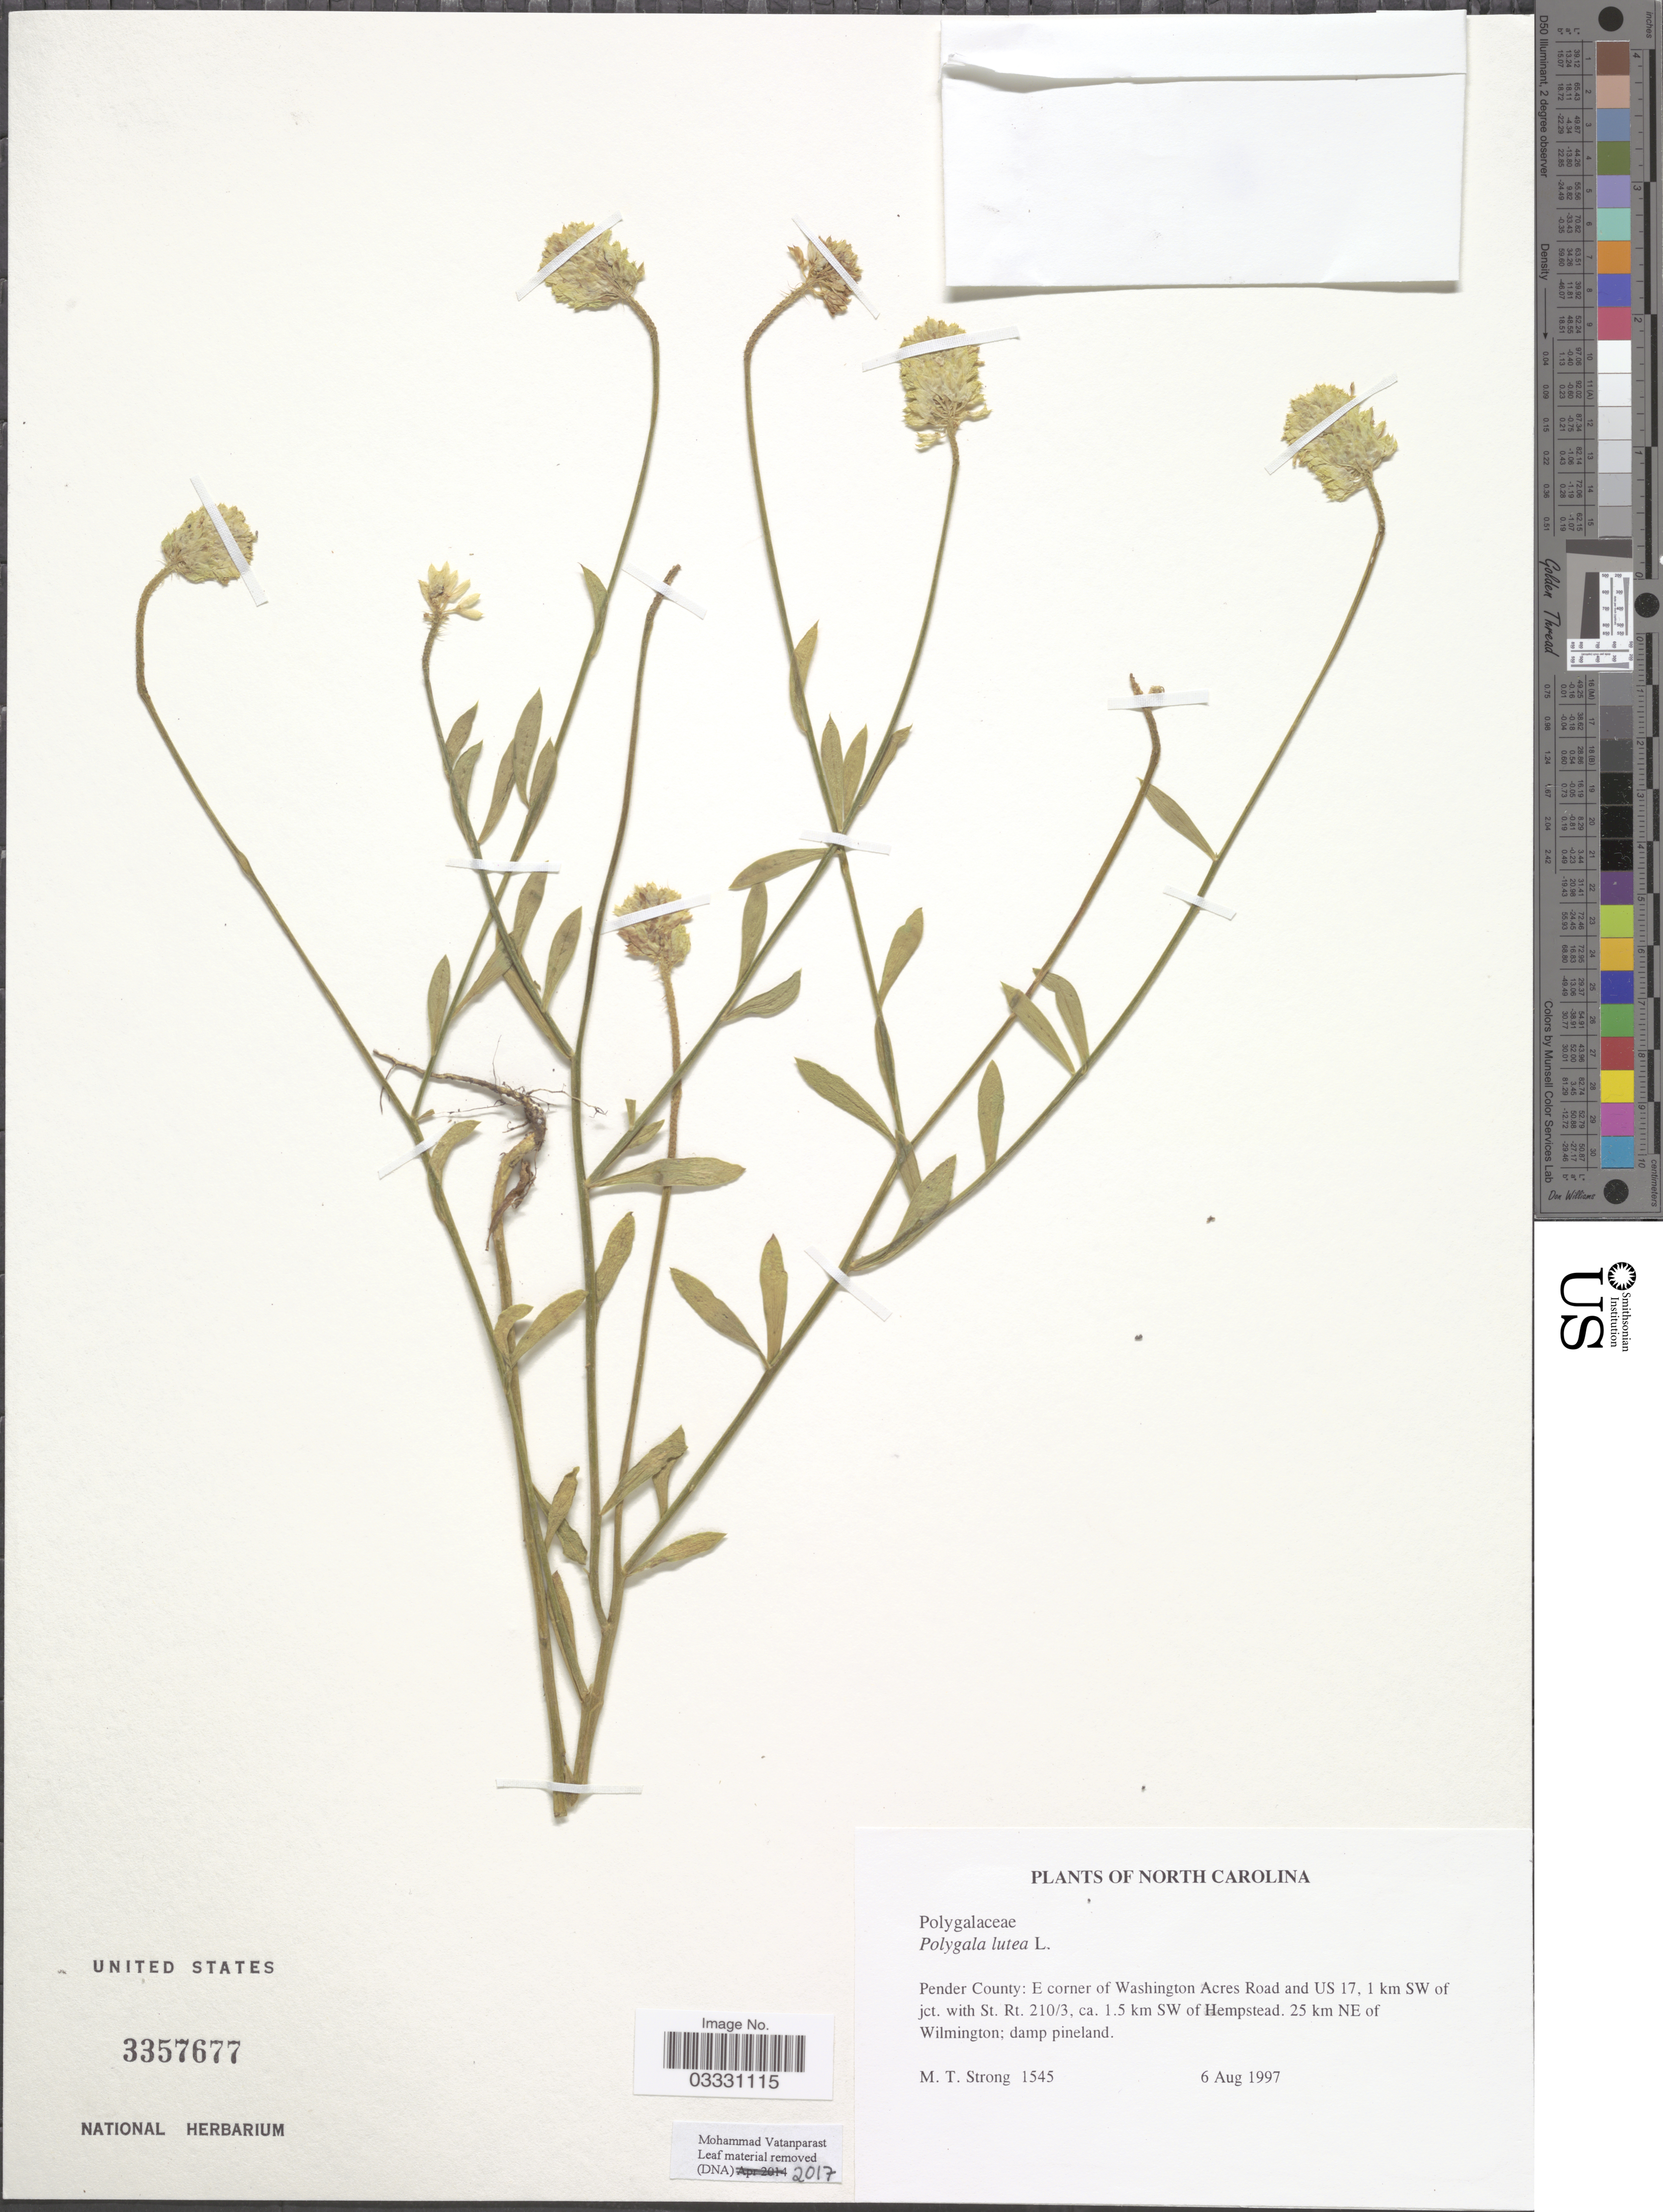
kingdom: Plantae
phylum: Tracheophyta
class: Magnoliopsida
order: Fabales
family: Polygalaceae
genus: Polygala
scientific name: Polygala lutea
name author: L.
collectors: M. T. Strong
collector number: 1545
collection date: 1997-08-06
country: United States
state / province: North Carolina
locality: Pender County: E corner of Washington Acres Road and US 17, 1 km SW of jct. with St. Rt. 210/3, ca. 1.5 km SW of Hempstead. 25 km NE of Wilmington.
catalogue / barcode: US 3357677